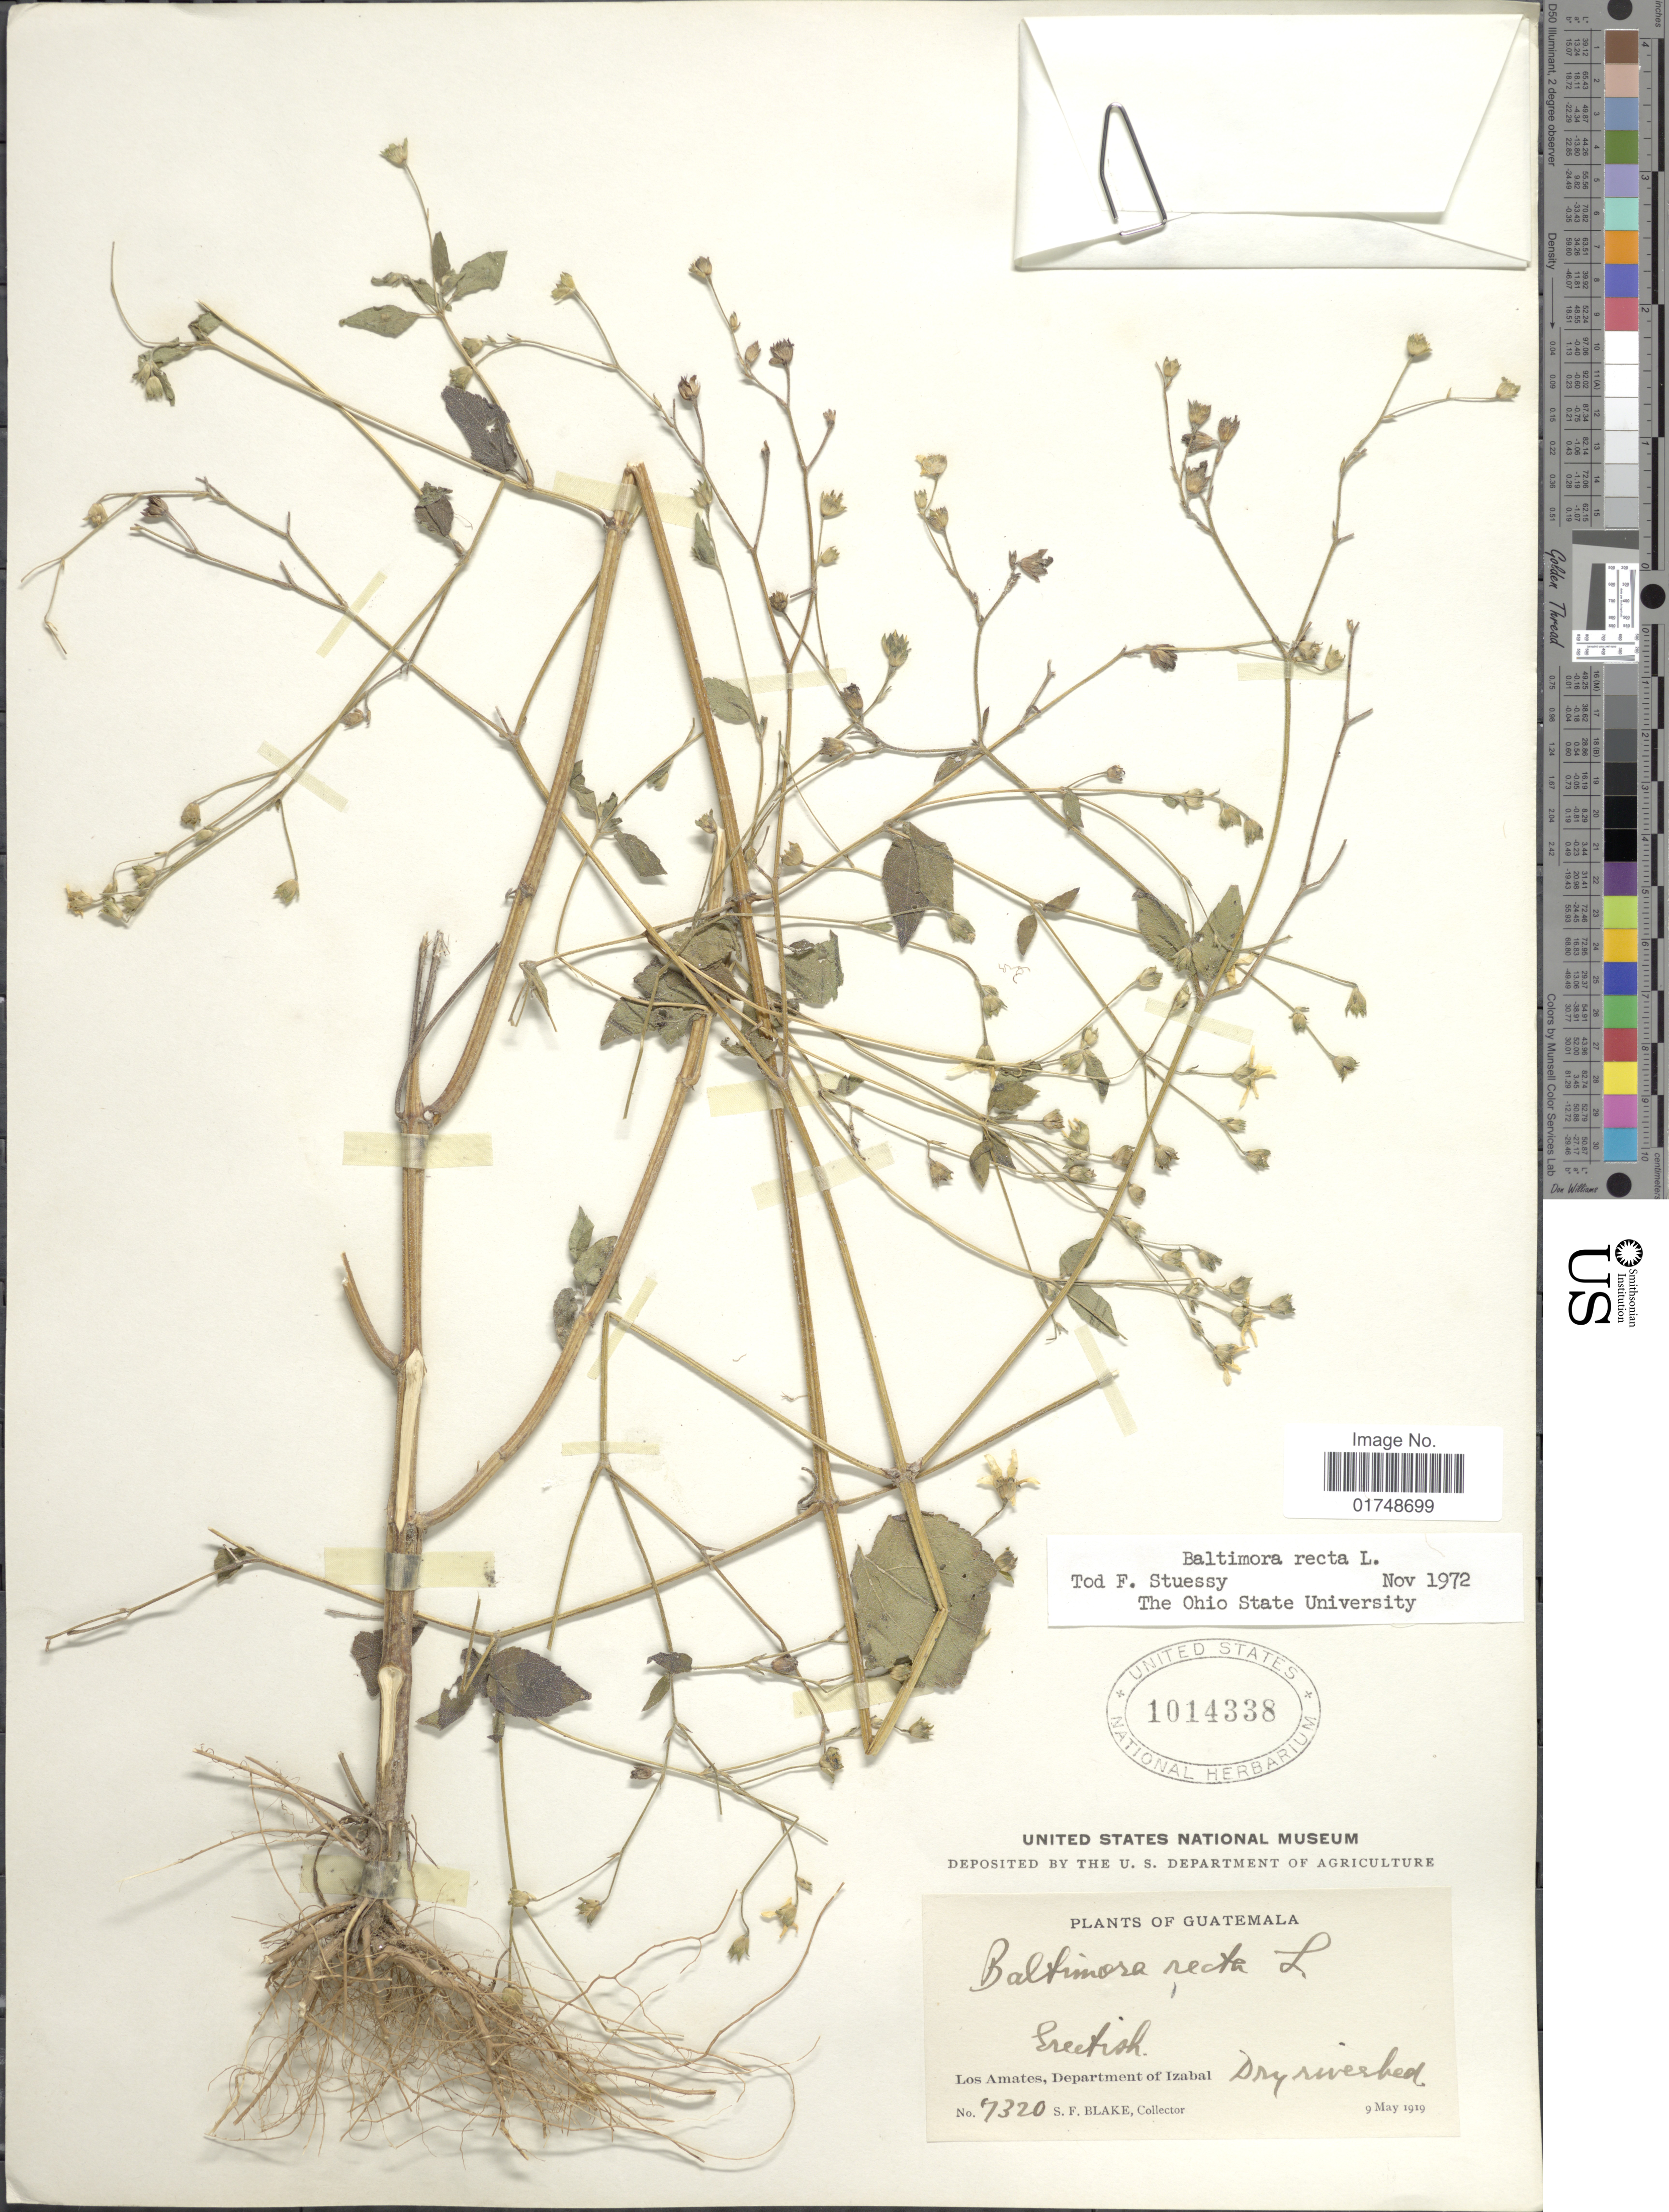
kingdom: Plantae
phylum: Tracheophyta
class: Magnoliopsida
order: Asterales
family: Asteraceae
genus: Baltimora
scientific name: Baltimora recta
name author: L.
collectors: S. Blake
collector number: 7320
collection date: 1919-05-09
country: Guatemala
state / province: Izabal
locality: Los Amates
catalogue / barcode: US 1014338